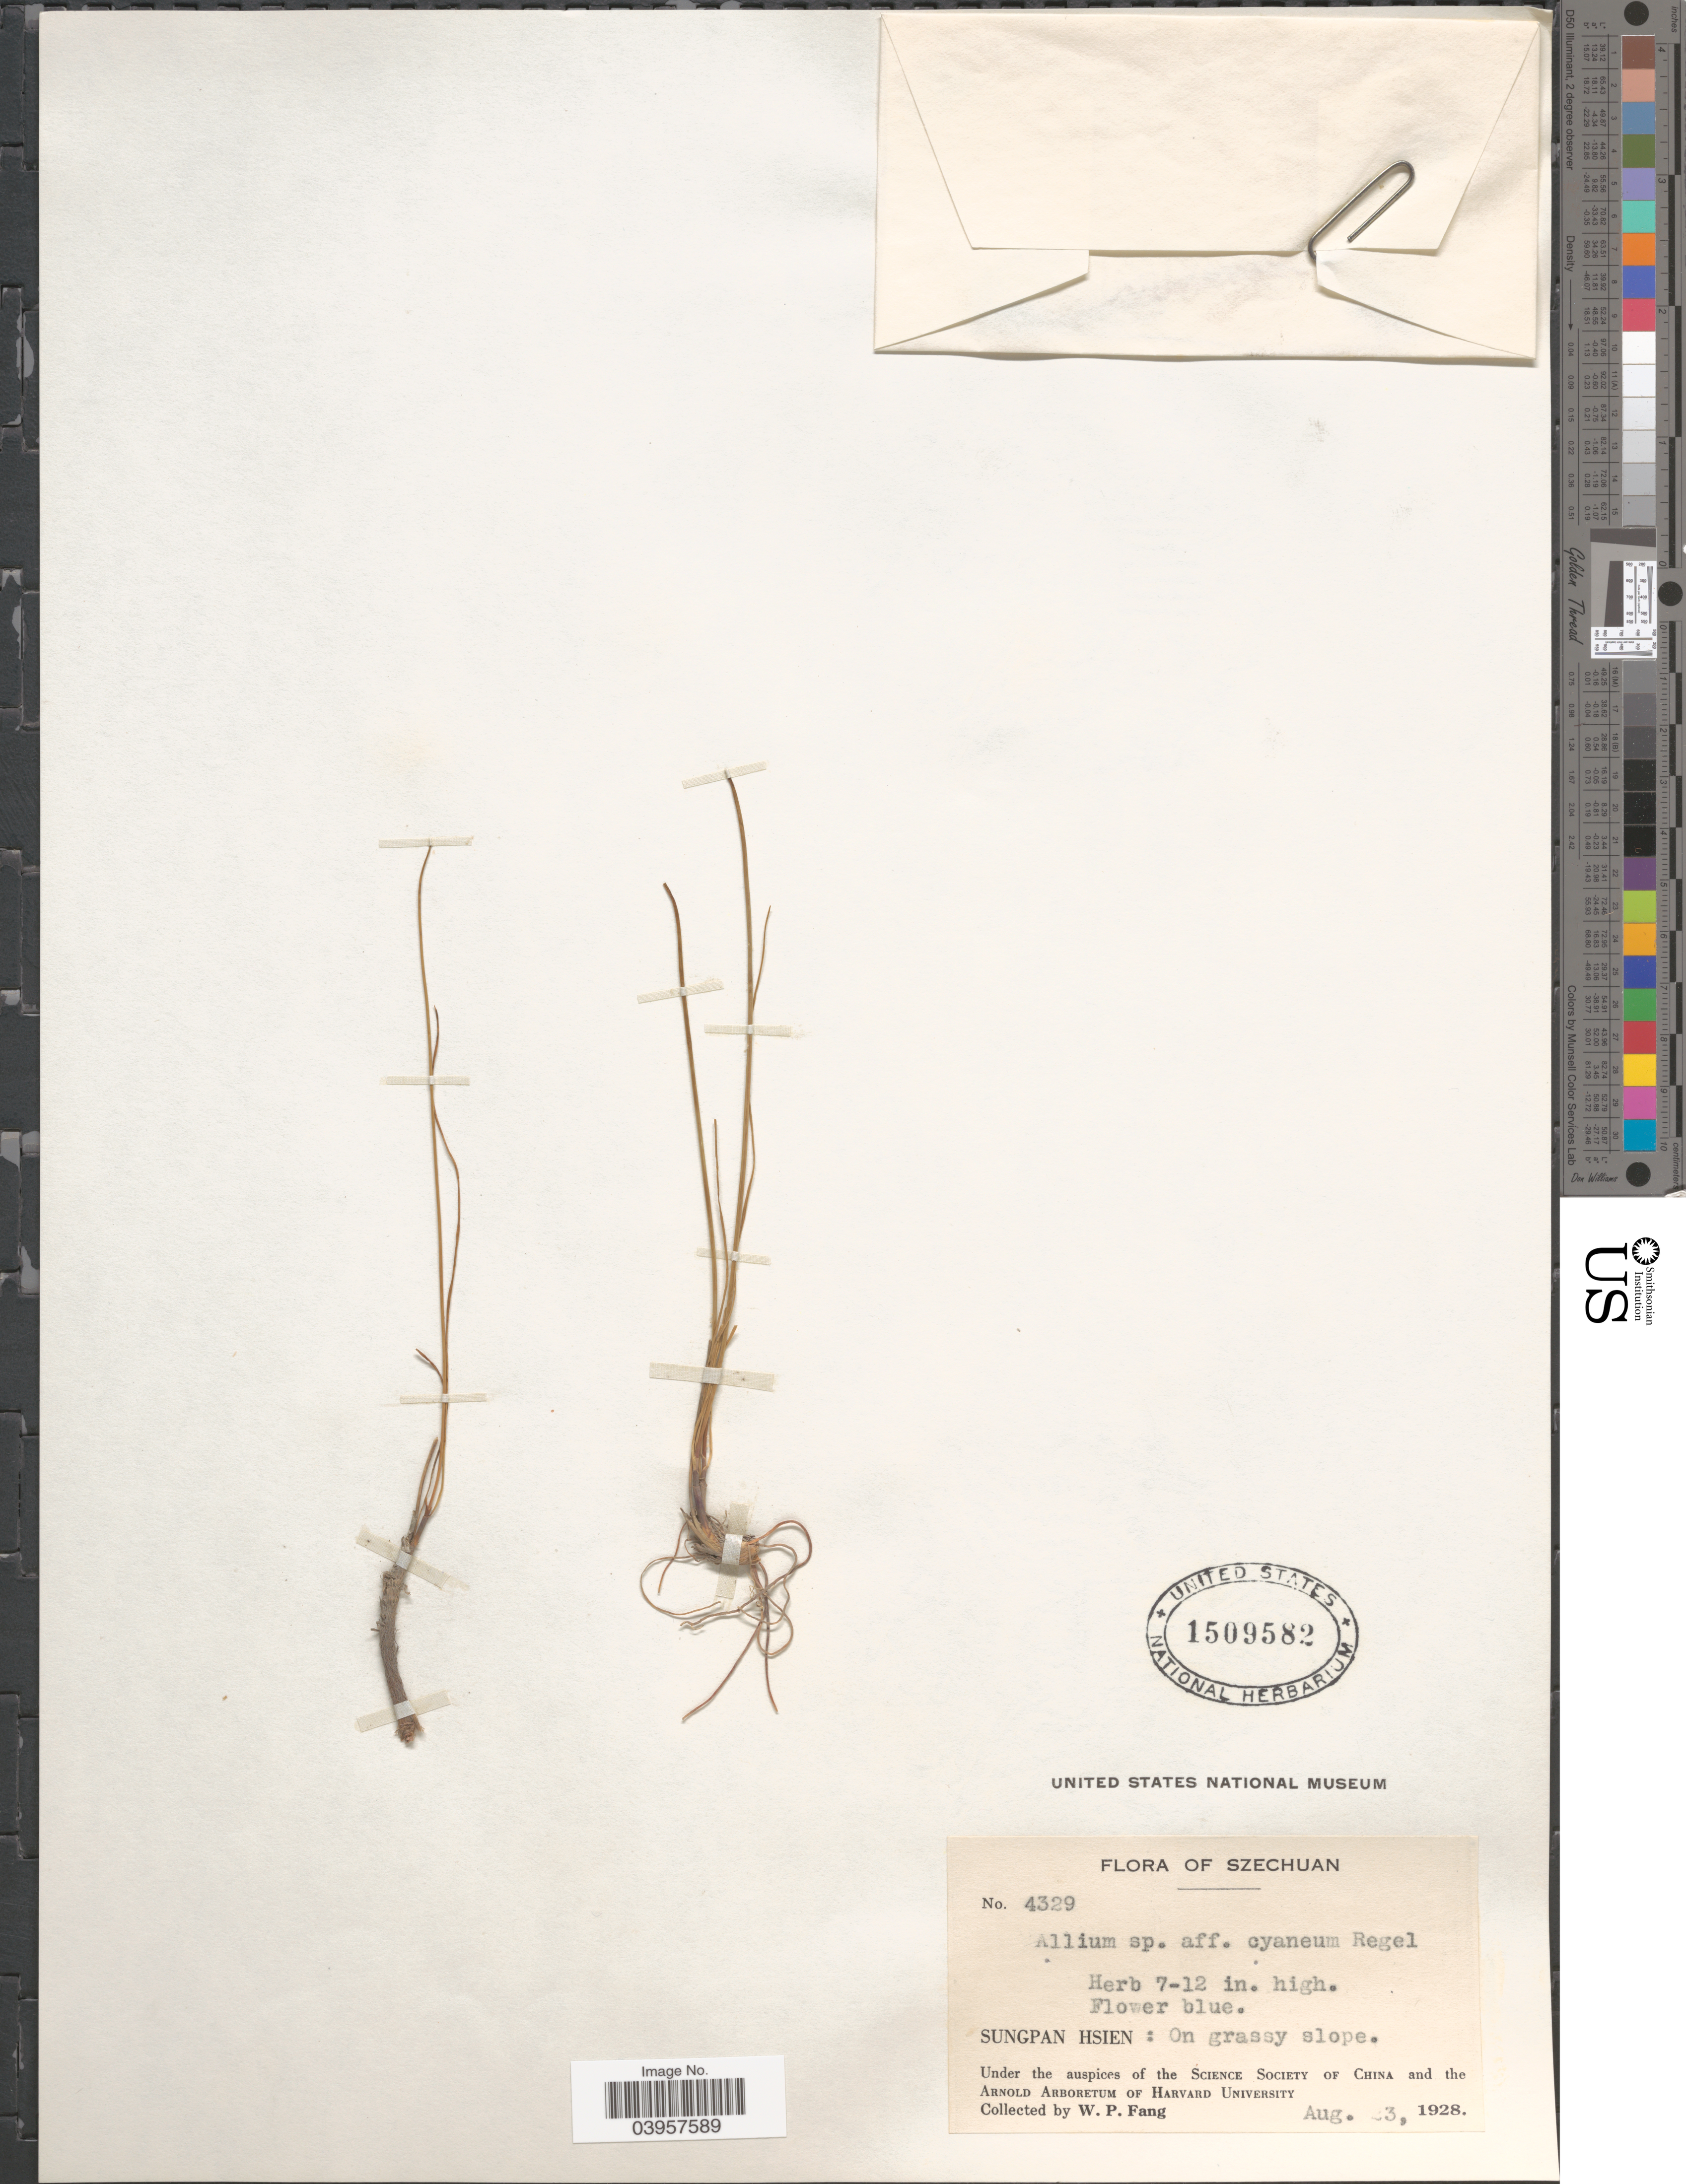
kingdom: Plantae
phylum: Tracheophyta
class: Liliopsida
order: Asparagales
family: Amaryllidaceae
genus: Allium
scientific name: Allium cyaneum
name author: Regel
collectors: W. P. Fang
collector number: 4329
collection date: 1928-08-23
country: China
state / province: Sichuan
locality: Szechuan. Sungpan Hsien: On grassy slope.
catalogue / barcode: US 1509582